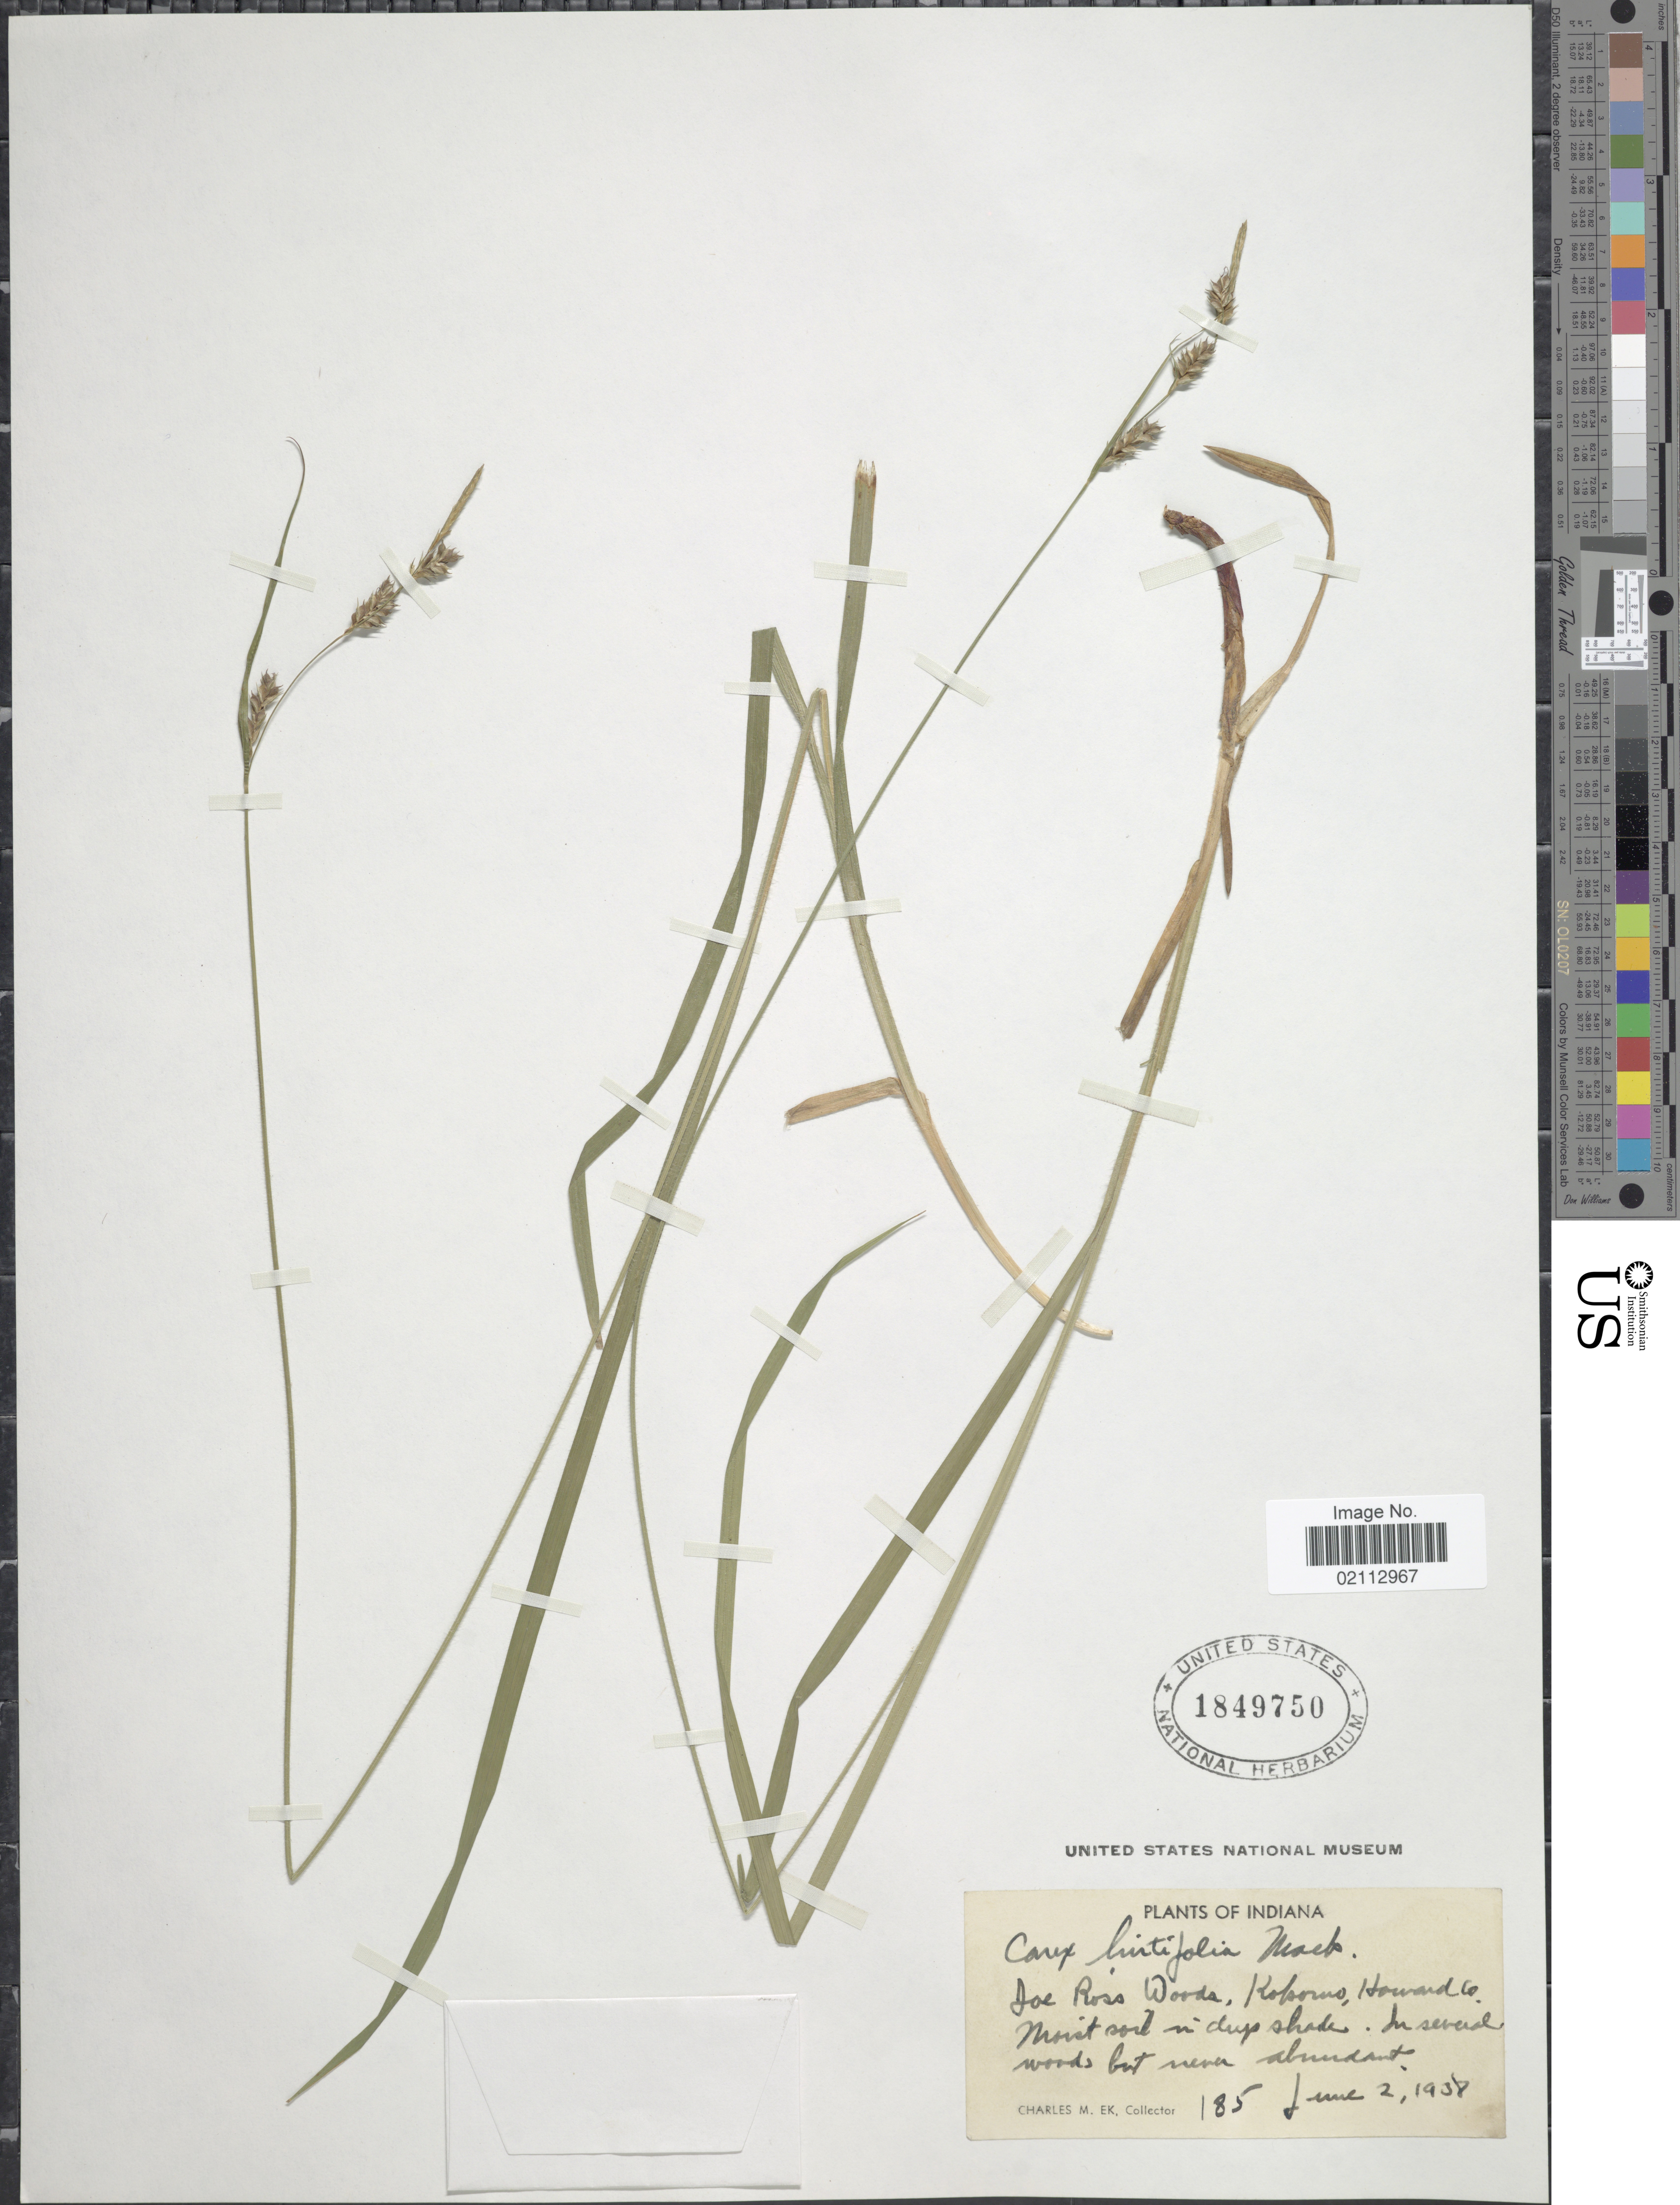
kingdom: Plantae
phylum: Tracheophyta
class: Liliopsida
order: Poales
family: Cyperaceae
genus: Carex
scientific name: Carex hirtifolia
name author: Mack.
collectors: C. Ek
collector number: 185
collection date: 1938-06-02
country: United States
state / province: Indiana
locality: Joe Ross Woods, Kokomo, Howard Co.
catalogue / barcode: US 1849750